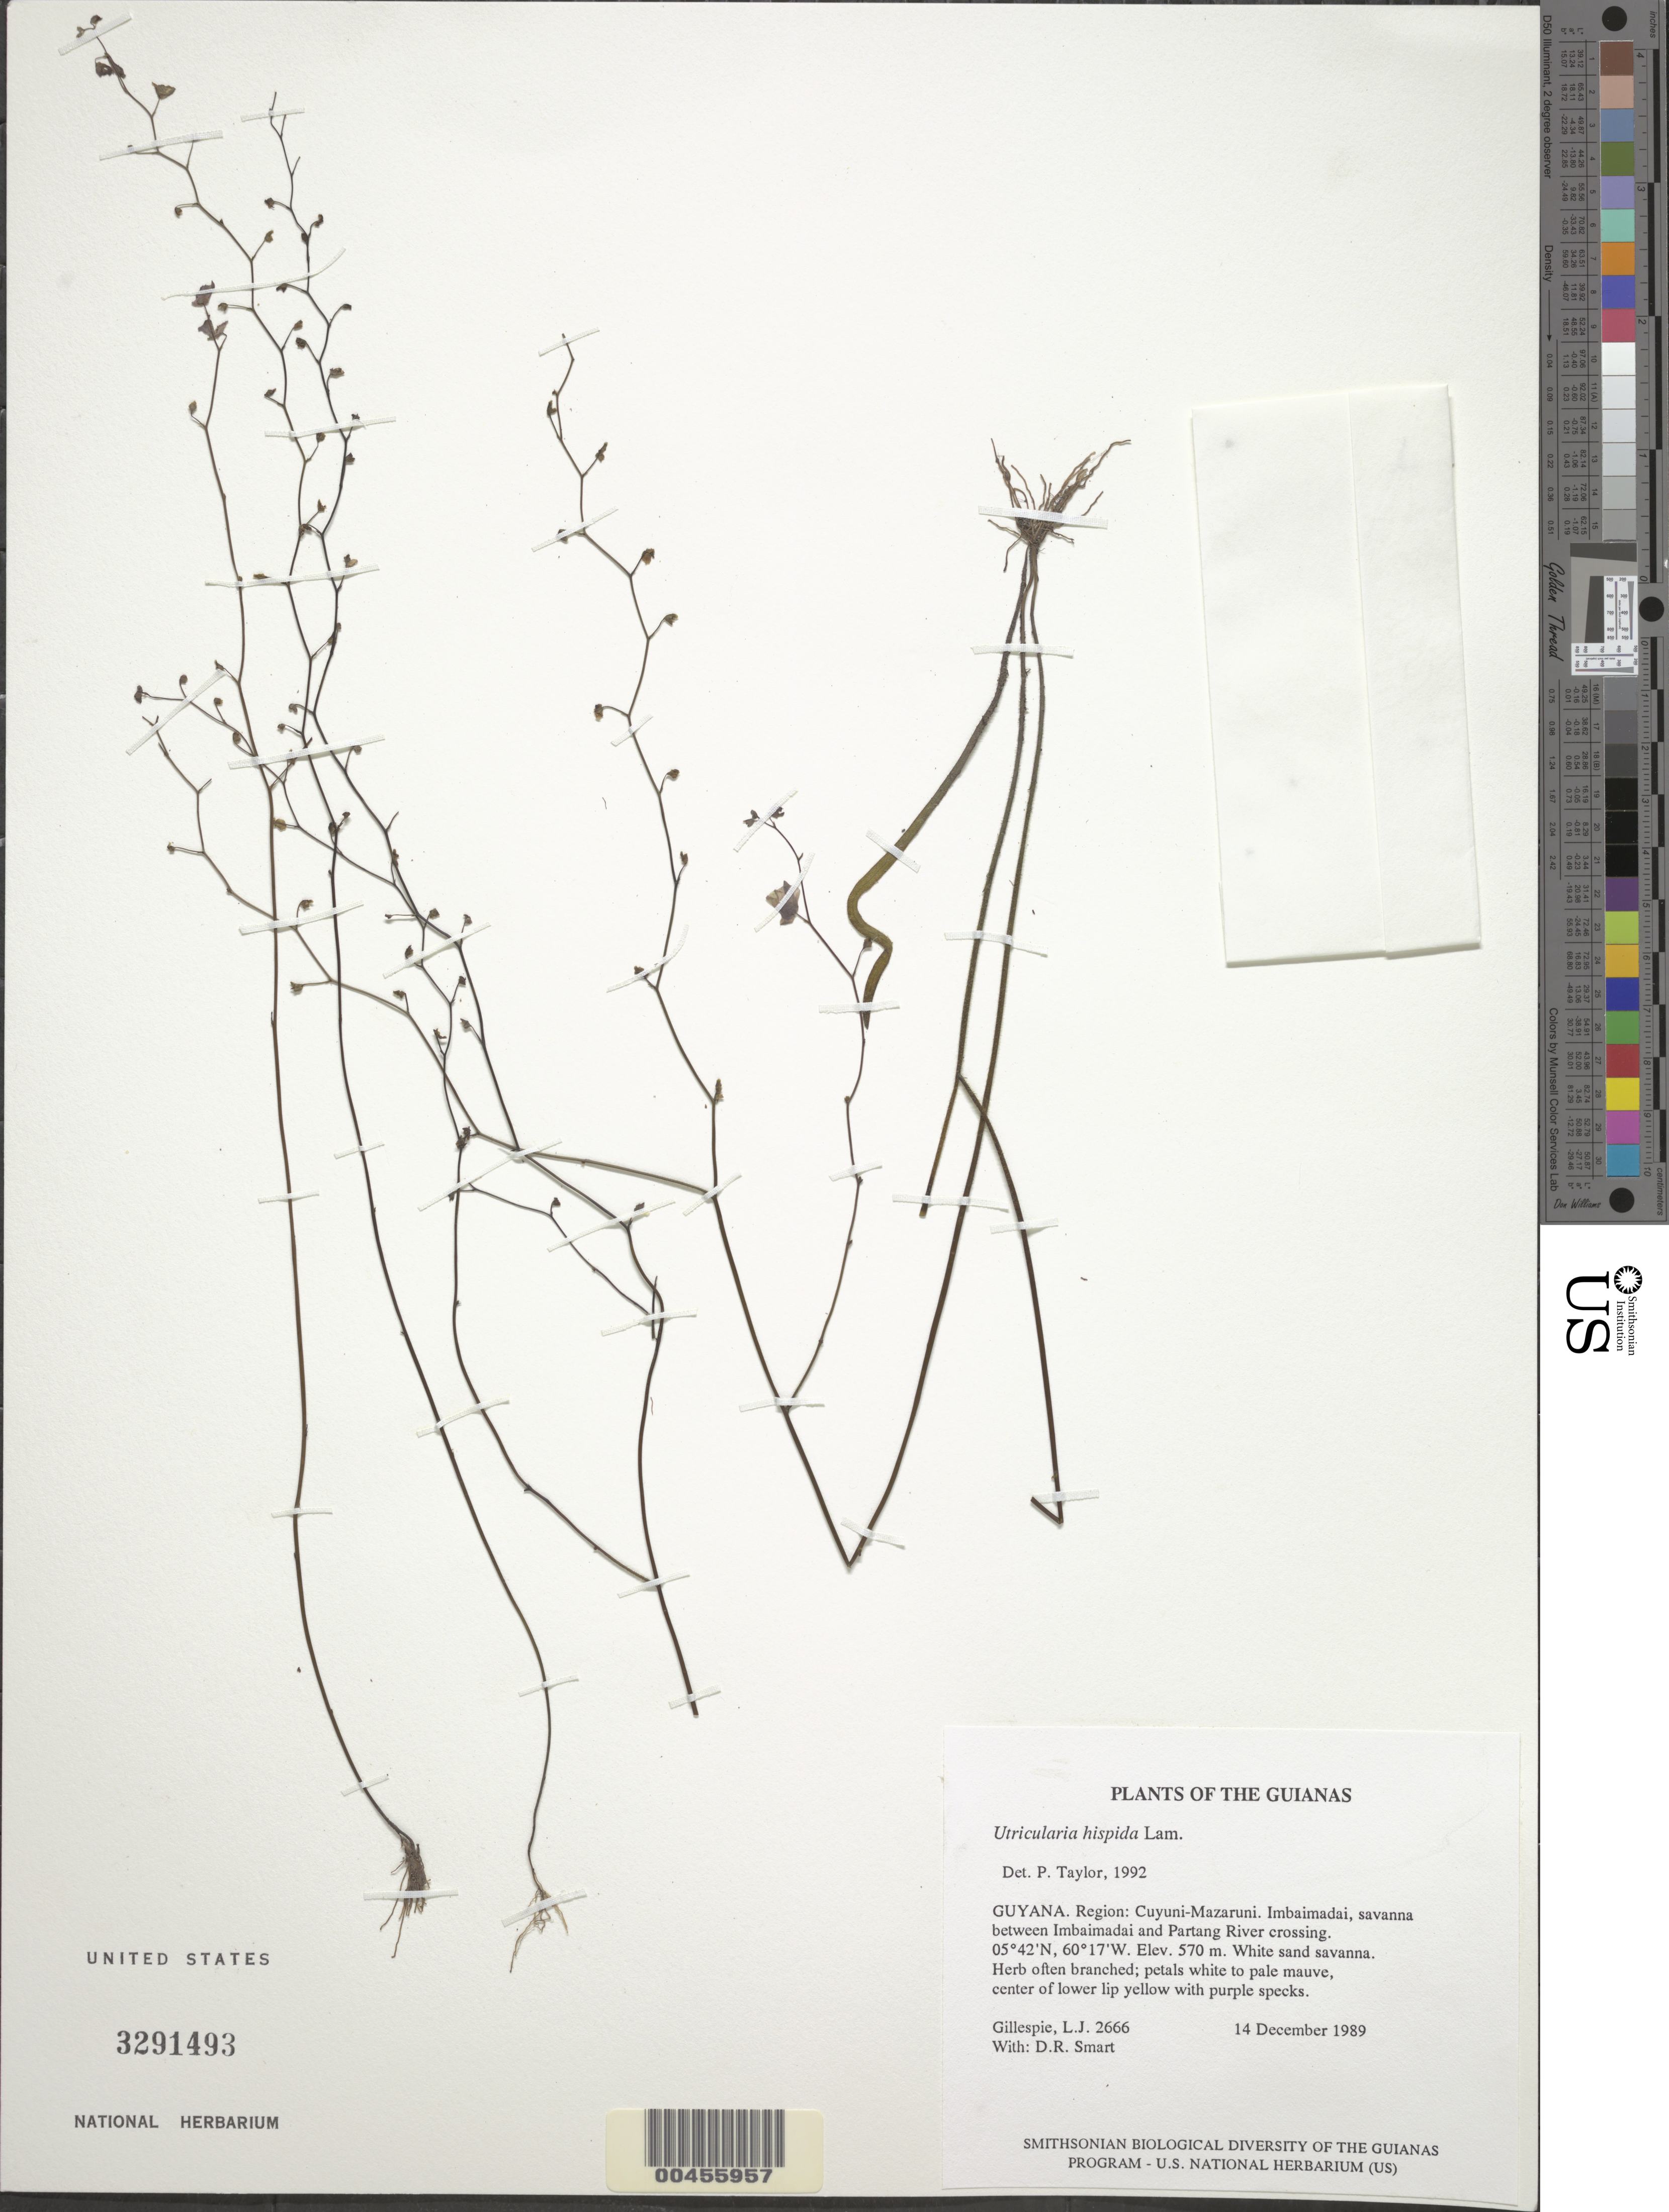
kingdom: Plantae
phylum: Tracheophyta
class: Magnoliopsida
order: Lamiales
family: Lentibulariaceae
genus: Utricularia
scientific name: Utricularia hispida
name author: Lam.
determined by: Taylor, P.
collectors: L. J. Gillespie & D. R. Smart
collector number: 2666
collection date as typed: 14 December 1989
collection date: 1989-12-14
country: Guyana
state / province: Cuyuni-Mazaruni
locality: Imbaimadai, between Imbaimadai and Partang River crossing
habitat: White sand savanna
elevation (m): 570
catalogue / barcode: US 3291493